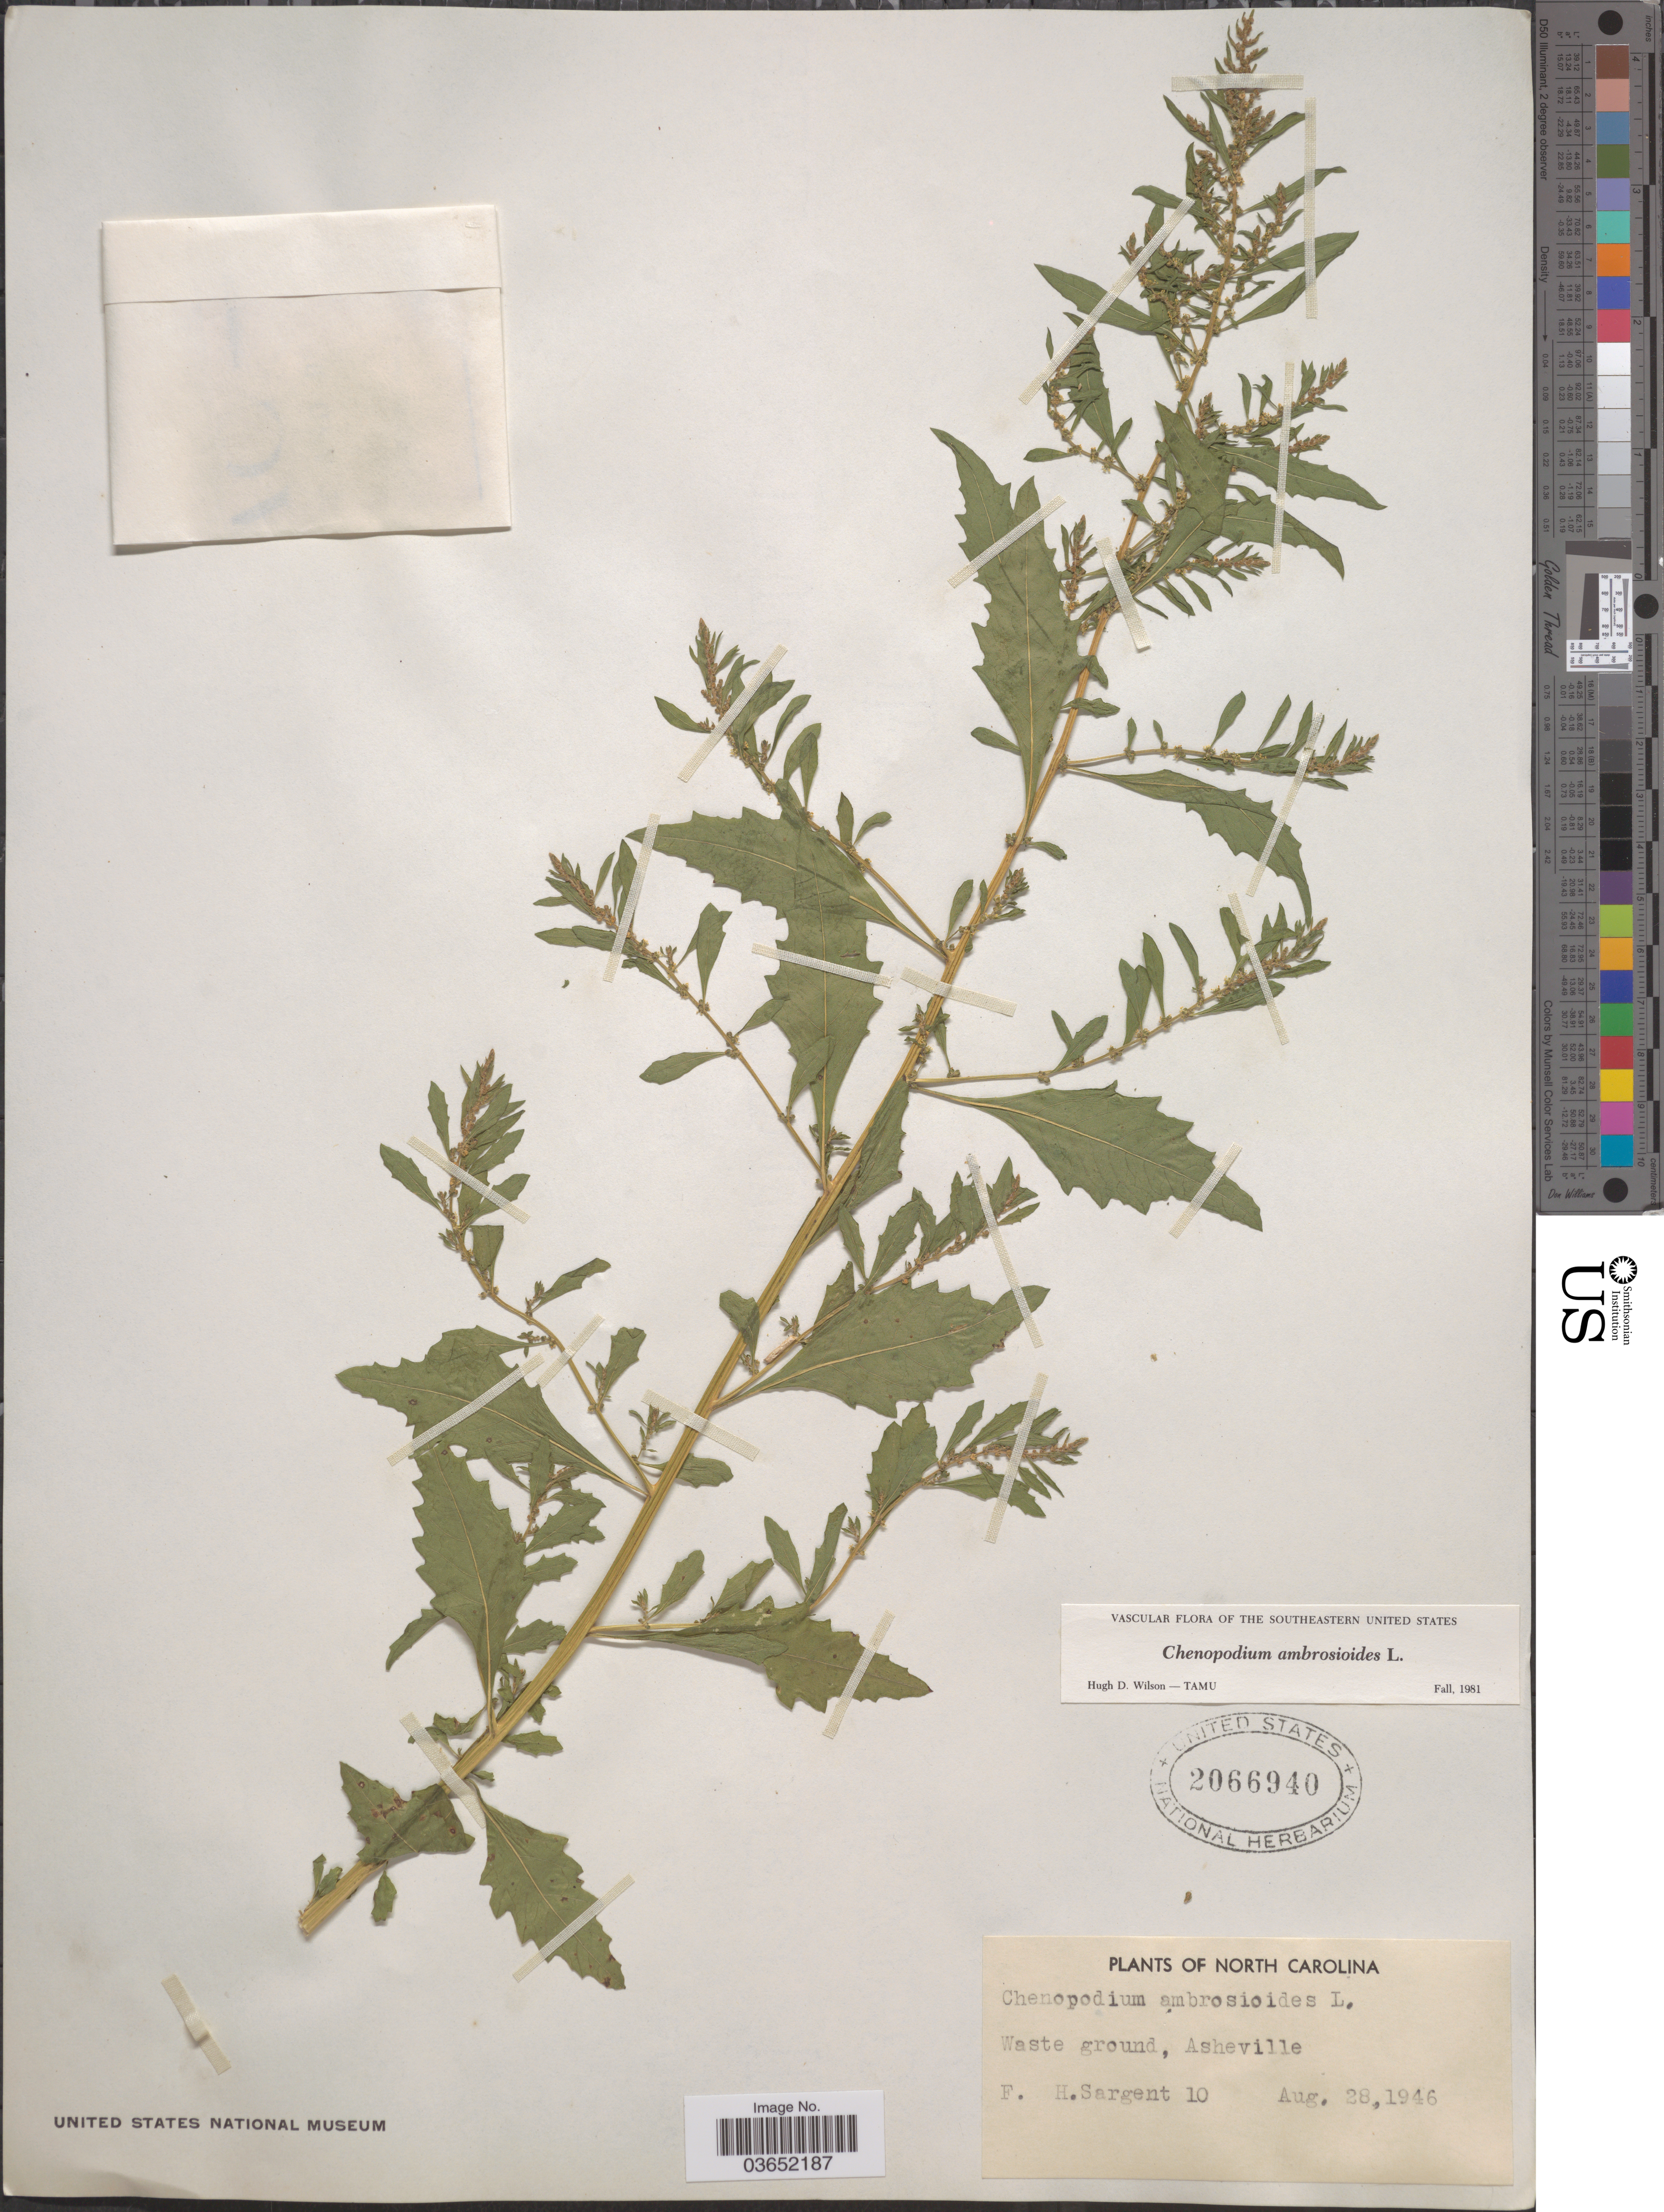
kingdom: Plantae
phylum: Tracheophyta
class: Magnoliopsida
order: Caryophyllales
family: Amaranthaceae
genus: Chenopodium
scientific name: Chenopodium ambrosioides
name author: L.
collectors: F. H. Sargent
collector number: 10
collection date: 1946-08-28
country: United States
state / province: North Carolina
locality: Asheville.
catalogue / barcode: US 2066940